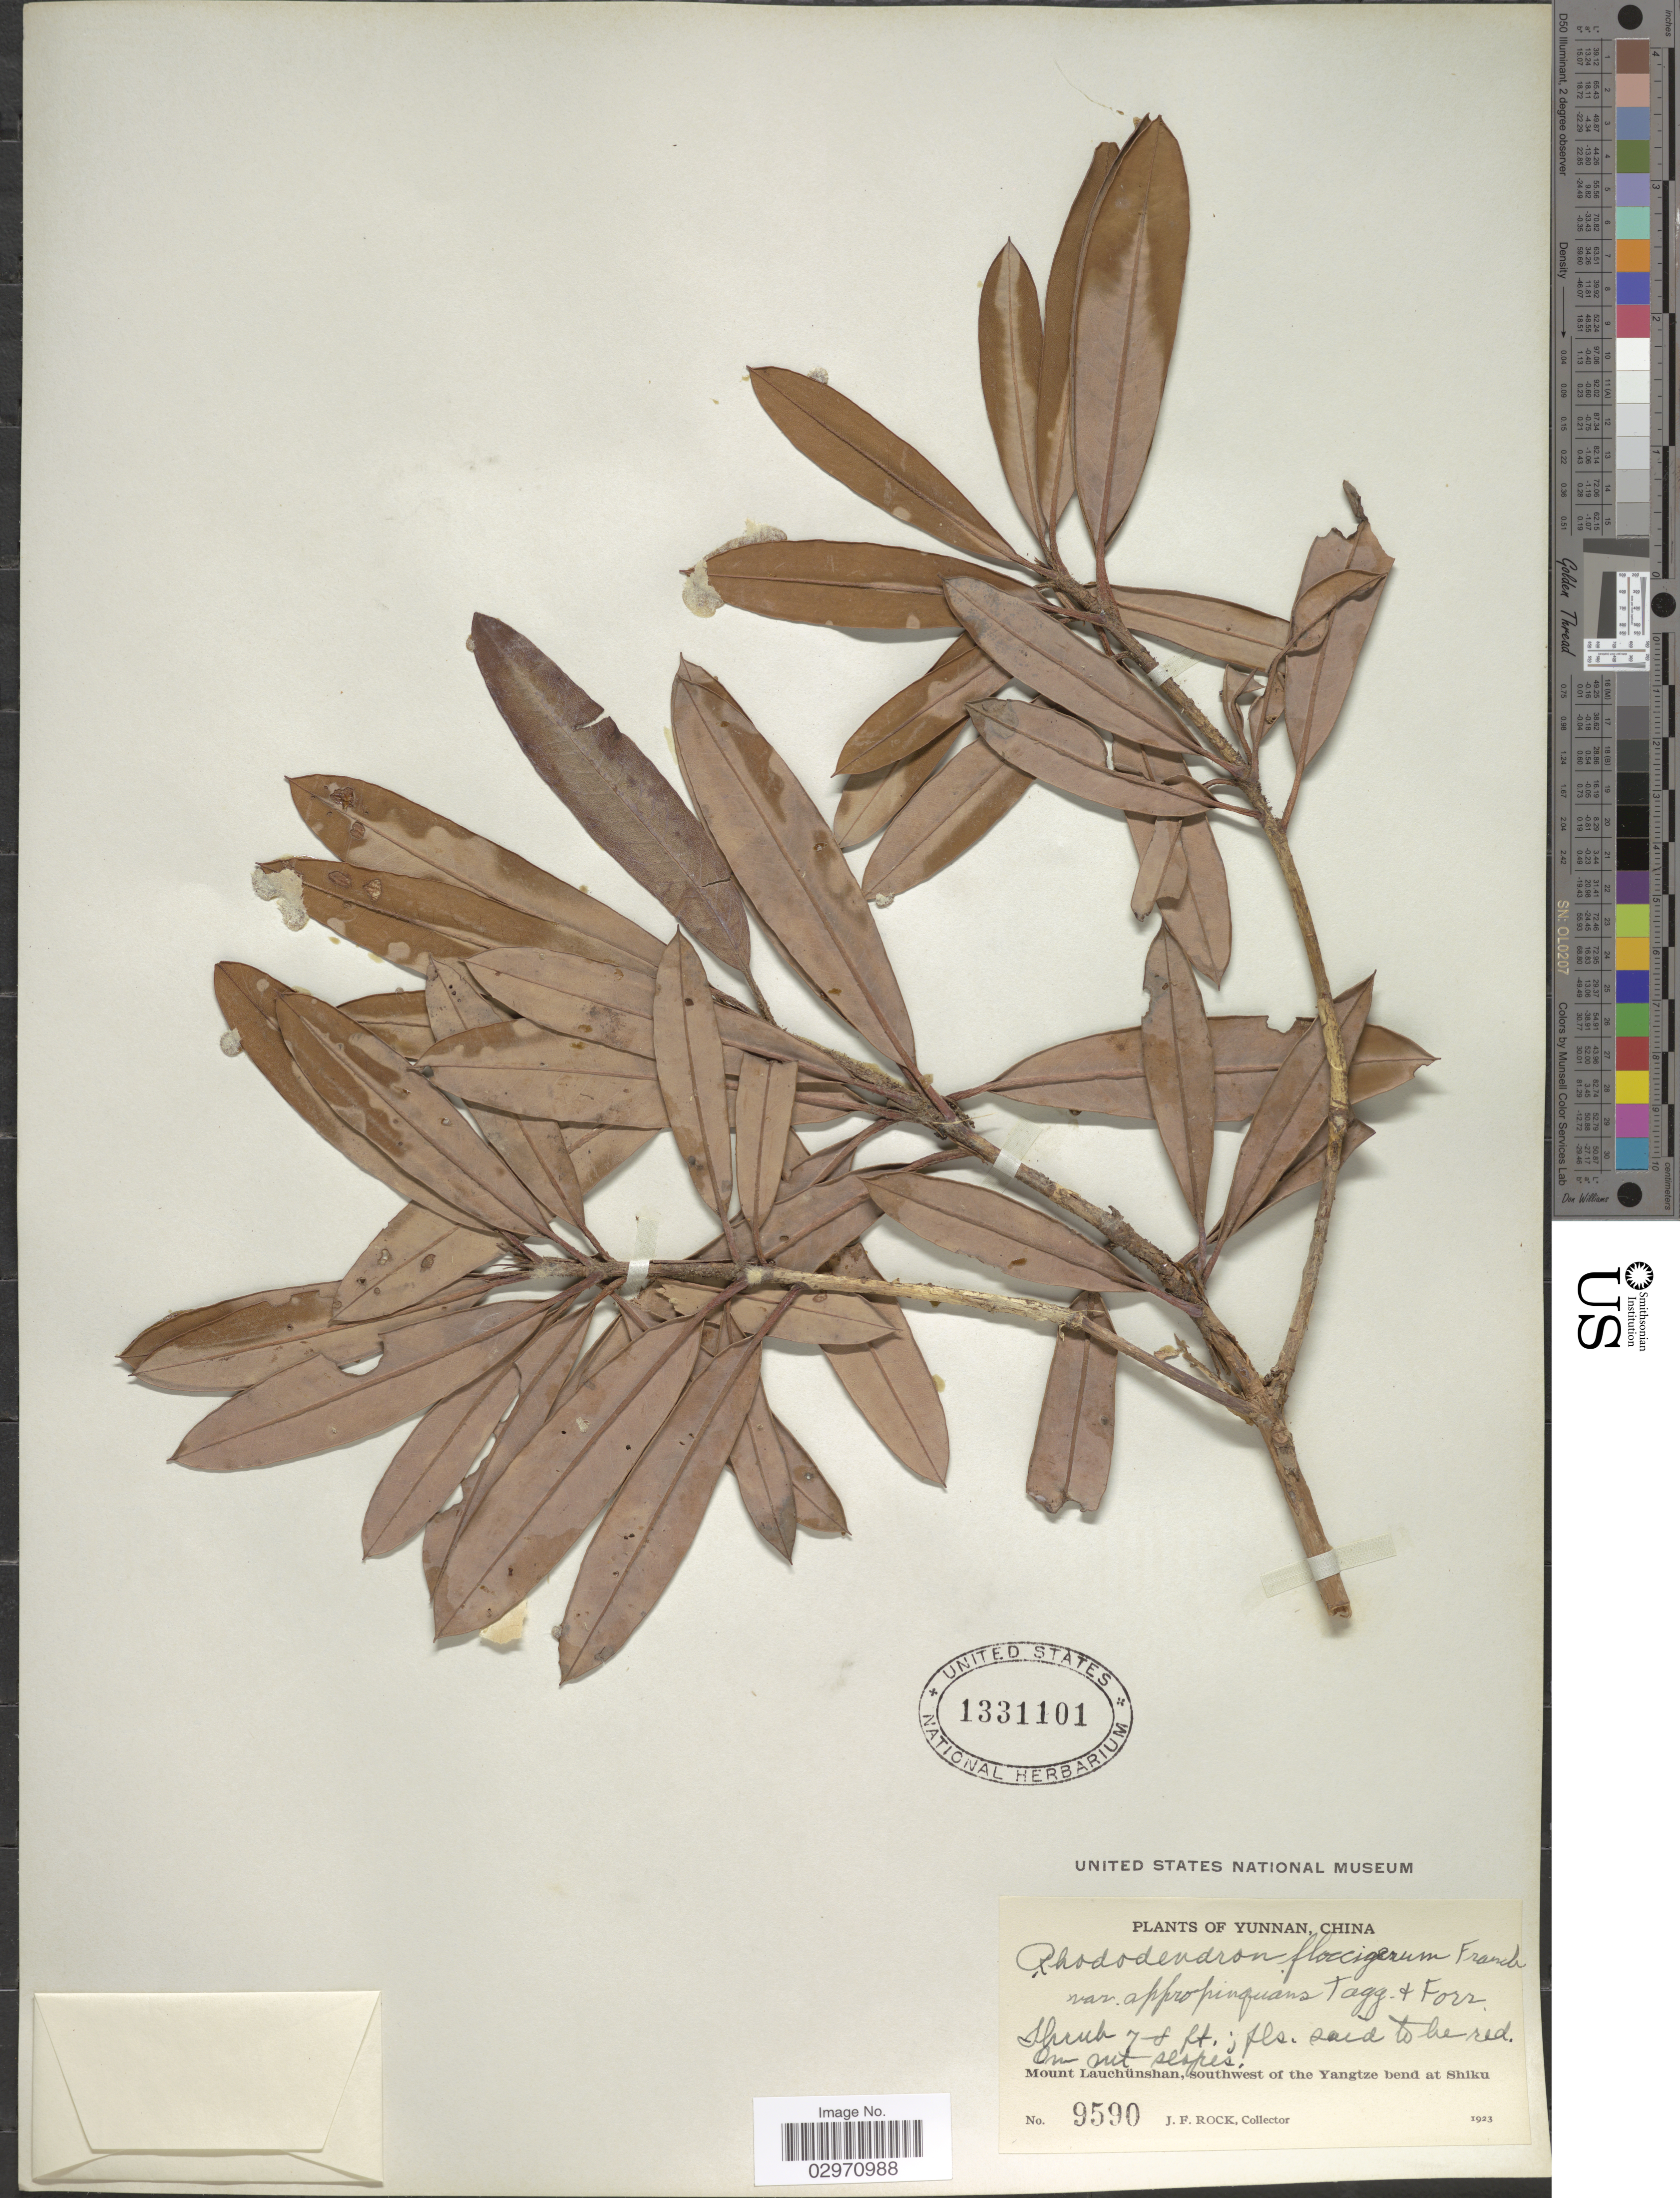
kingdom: Plantae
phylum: Tracheophyta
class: Magnoliopsida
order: Ericales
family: Ericaceae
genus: Rhododendron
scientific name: Rhododendron floccigerum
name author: Franch.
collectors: J. Rock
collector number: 9590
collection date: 1923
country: China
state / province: Yunnan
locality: Mount Lauchünshan, southwest of the Yangtze bend at Shiku.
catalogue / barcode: US 1331101